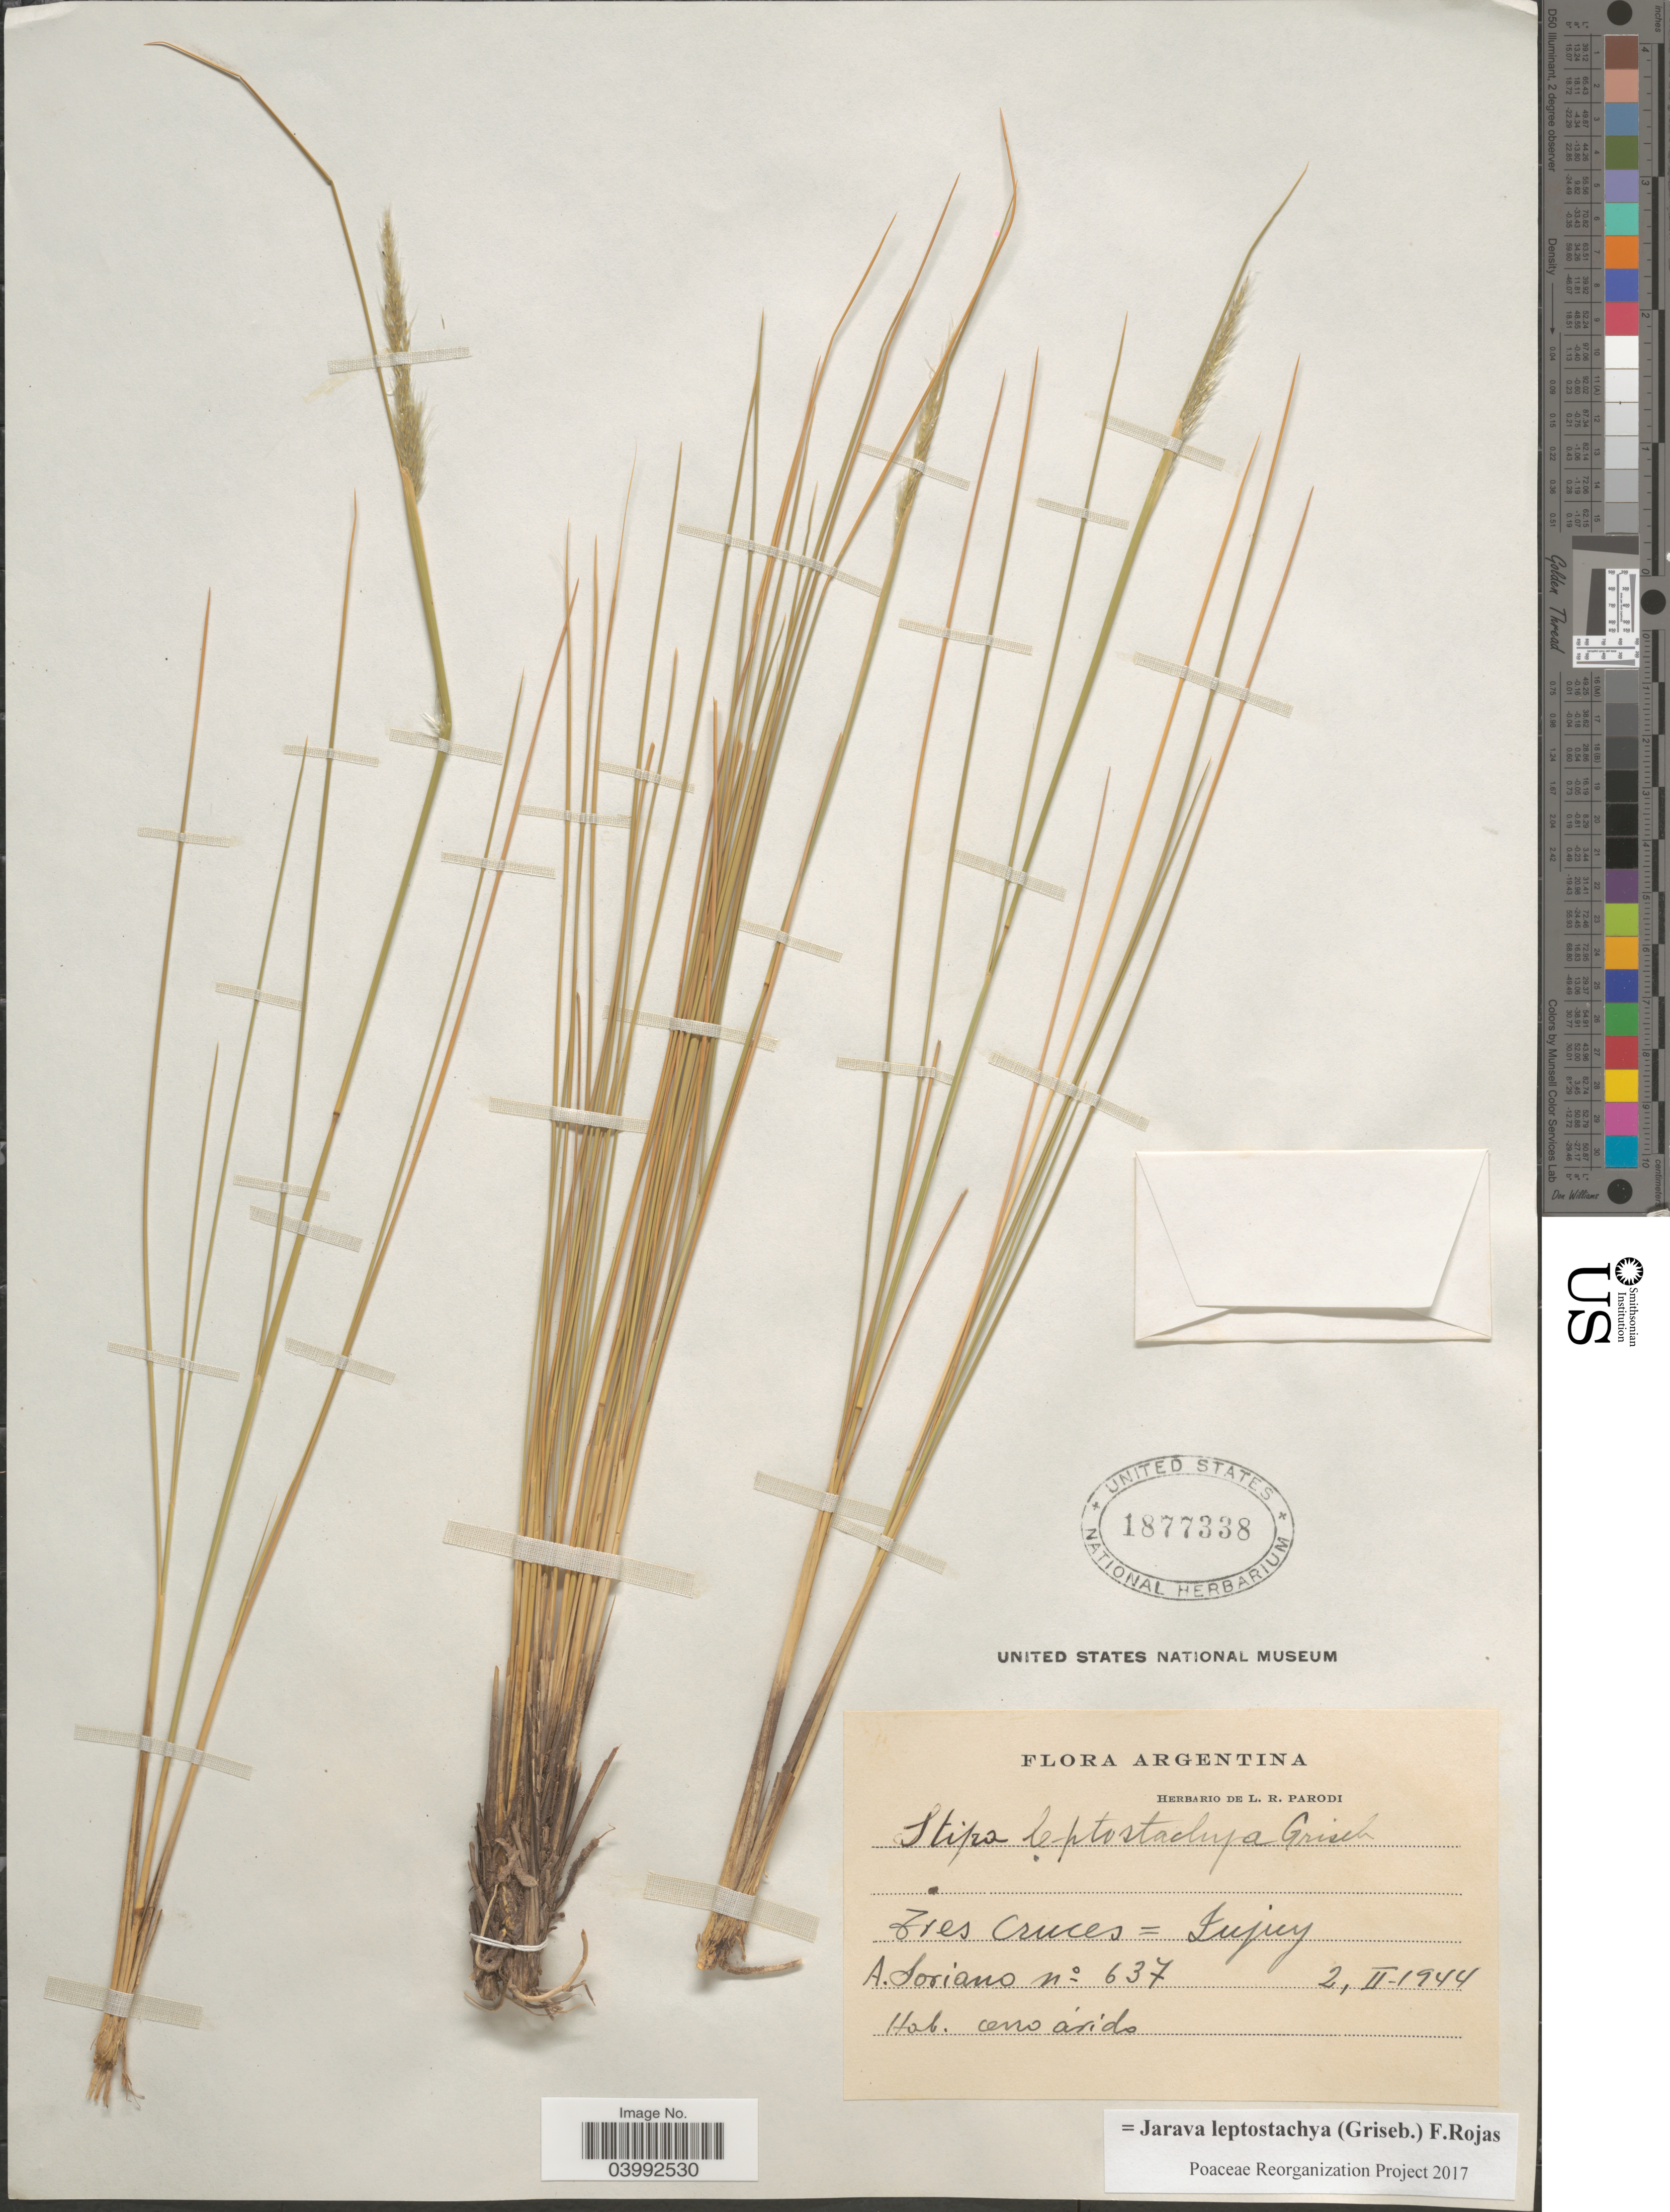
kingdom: Plantae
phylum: Tracheophyta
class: Liliopsida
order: Poales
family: Poaceae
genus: Jarava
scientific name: Jarava leptostachya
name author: (Griseb.) F. Rojas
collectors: A. Soriano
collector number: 637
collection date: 1944-02-02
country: Argentina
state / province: Jujuy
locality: Tres Cruces = Jujuy.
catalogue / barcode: US 1877338